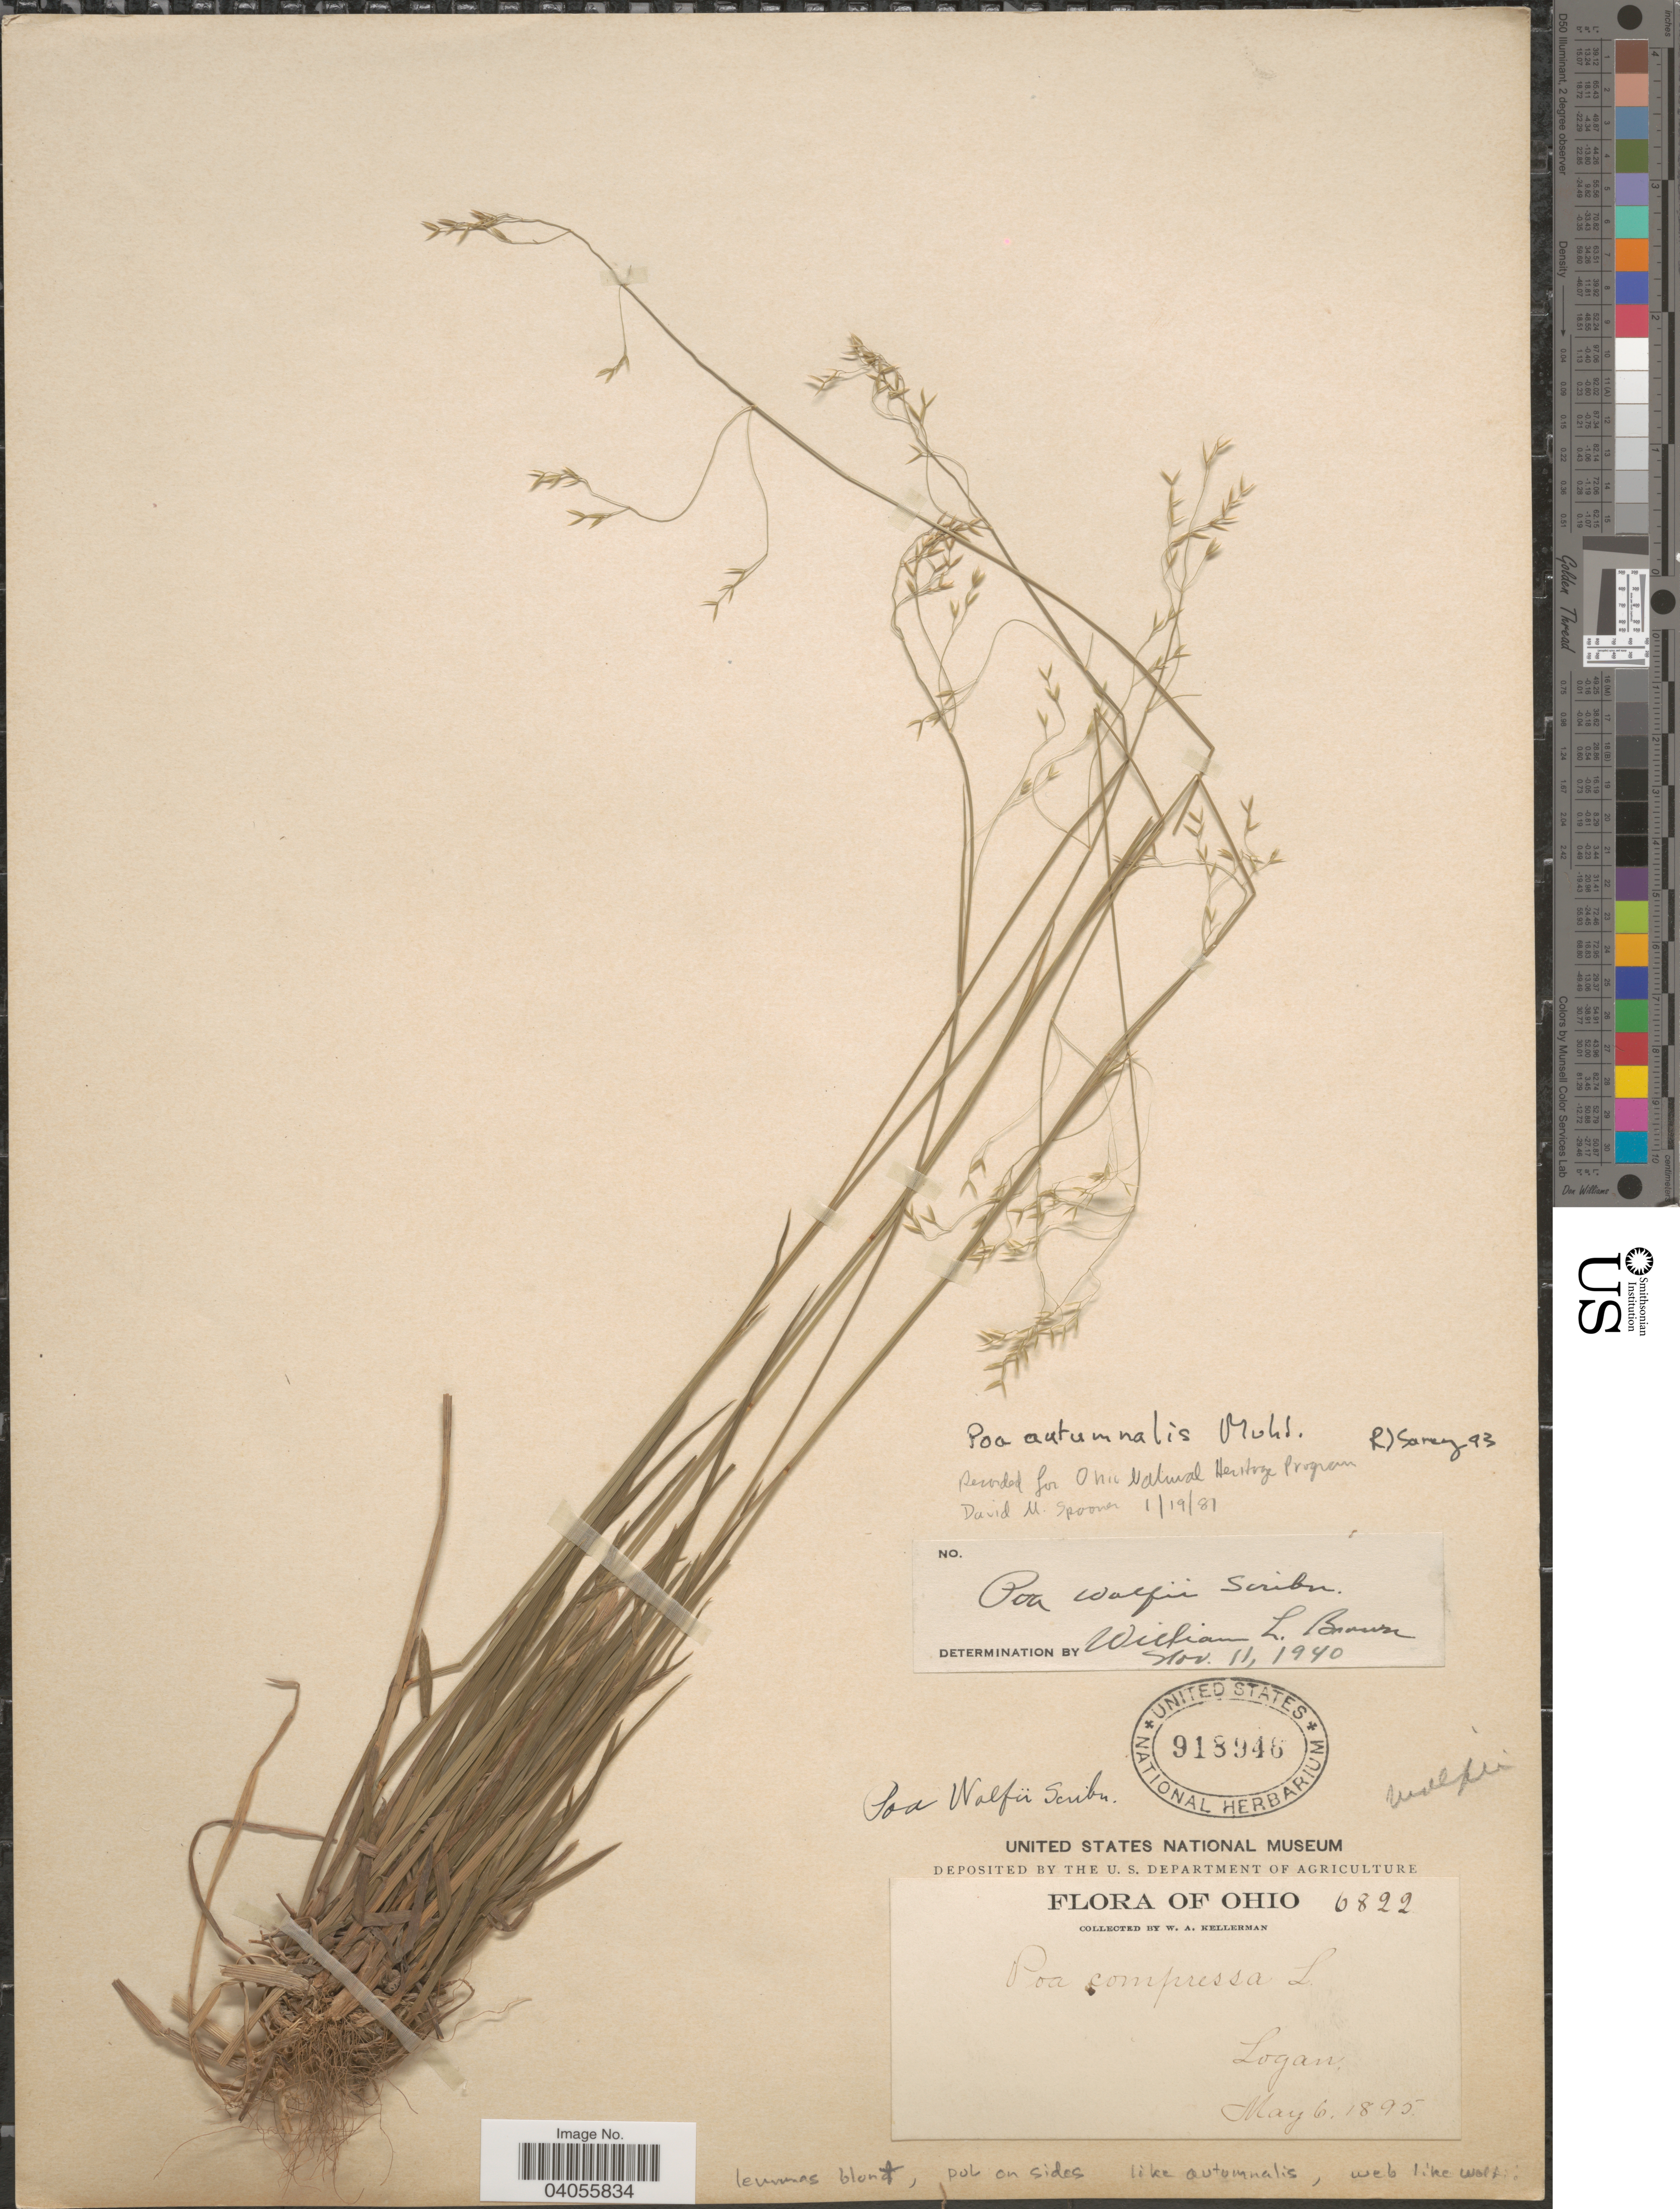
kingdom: Plantae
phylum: Tracheophyta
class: Liliopsida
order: Poales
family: Poaceae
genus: Poa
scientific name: Poa autumnalis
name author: Muhl. ex Elliott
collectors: W. Kellerman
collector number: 6822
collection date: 1895-05-06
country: United States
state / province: Ohio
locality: Logan.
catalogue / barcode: US 918946